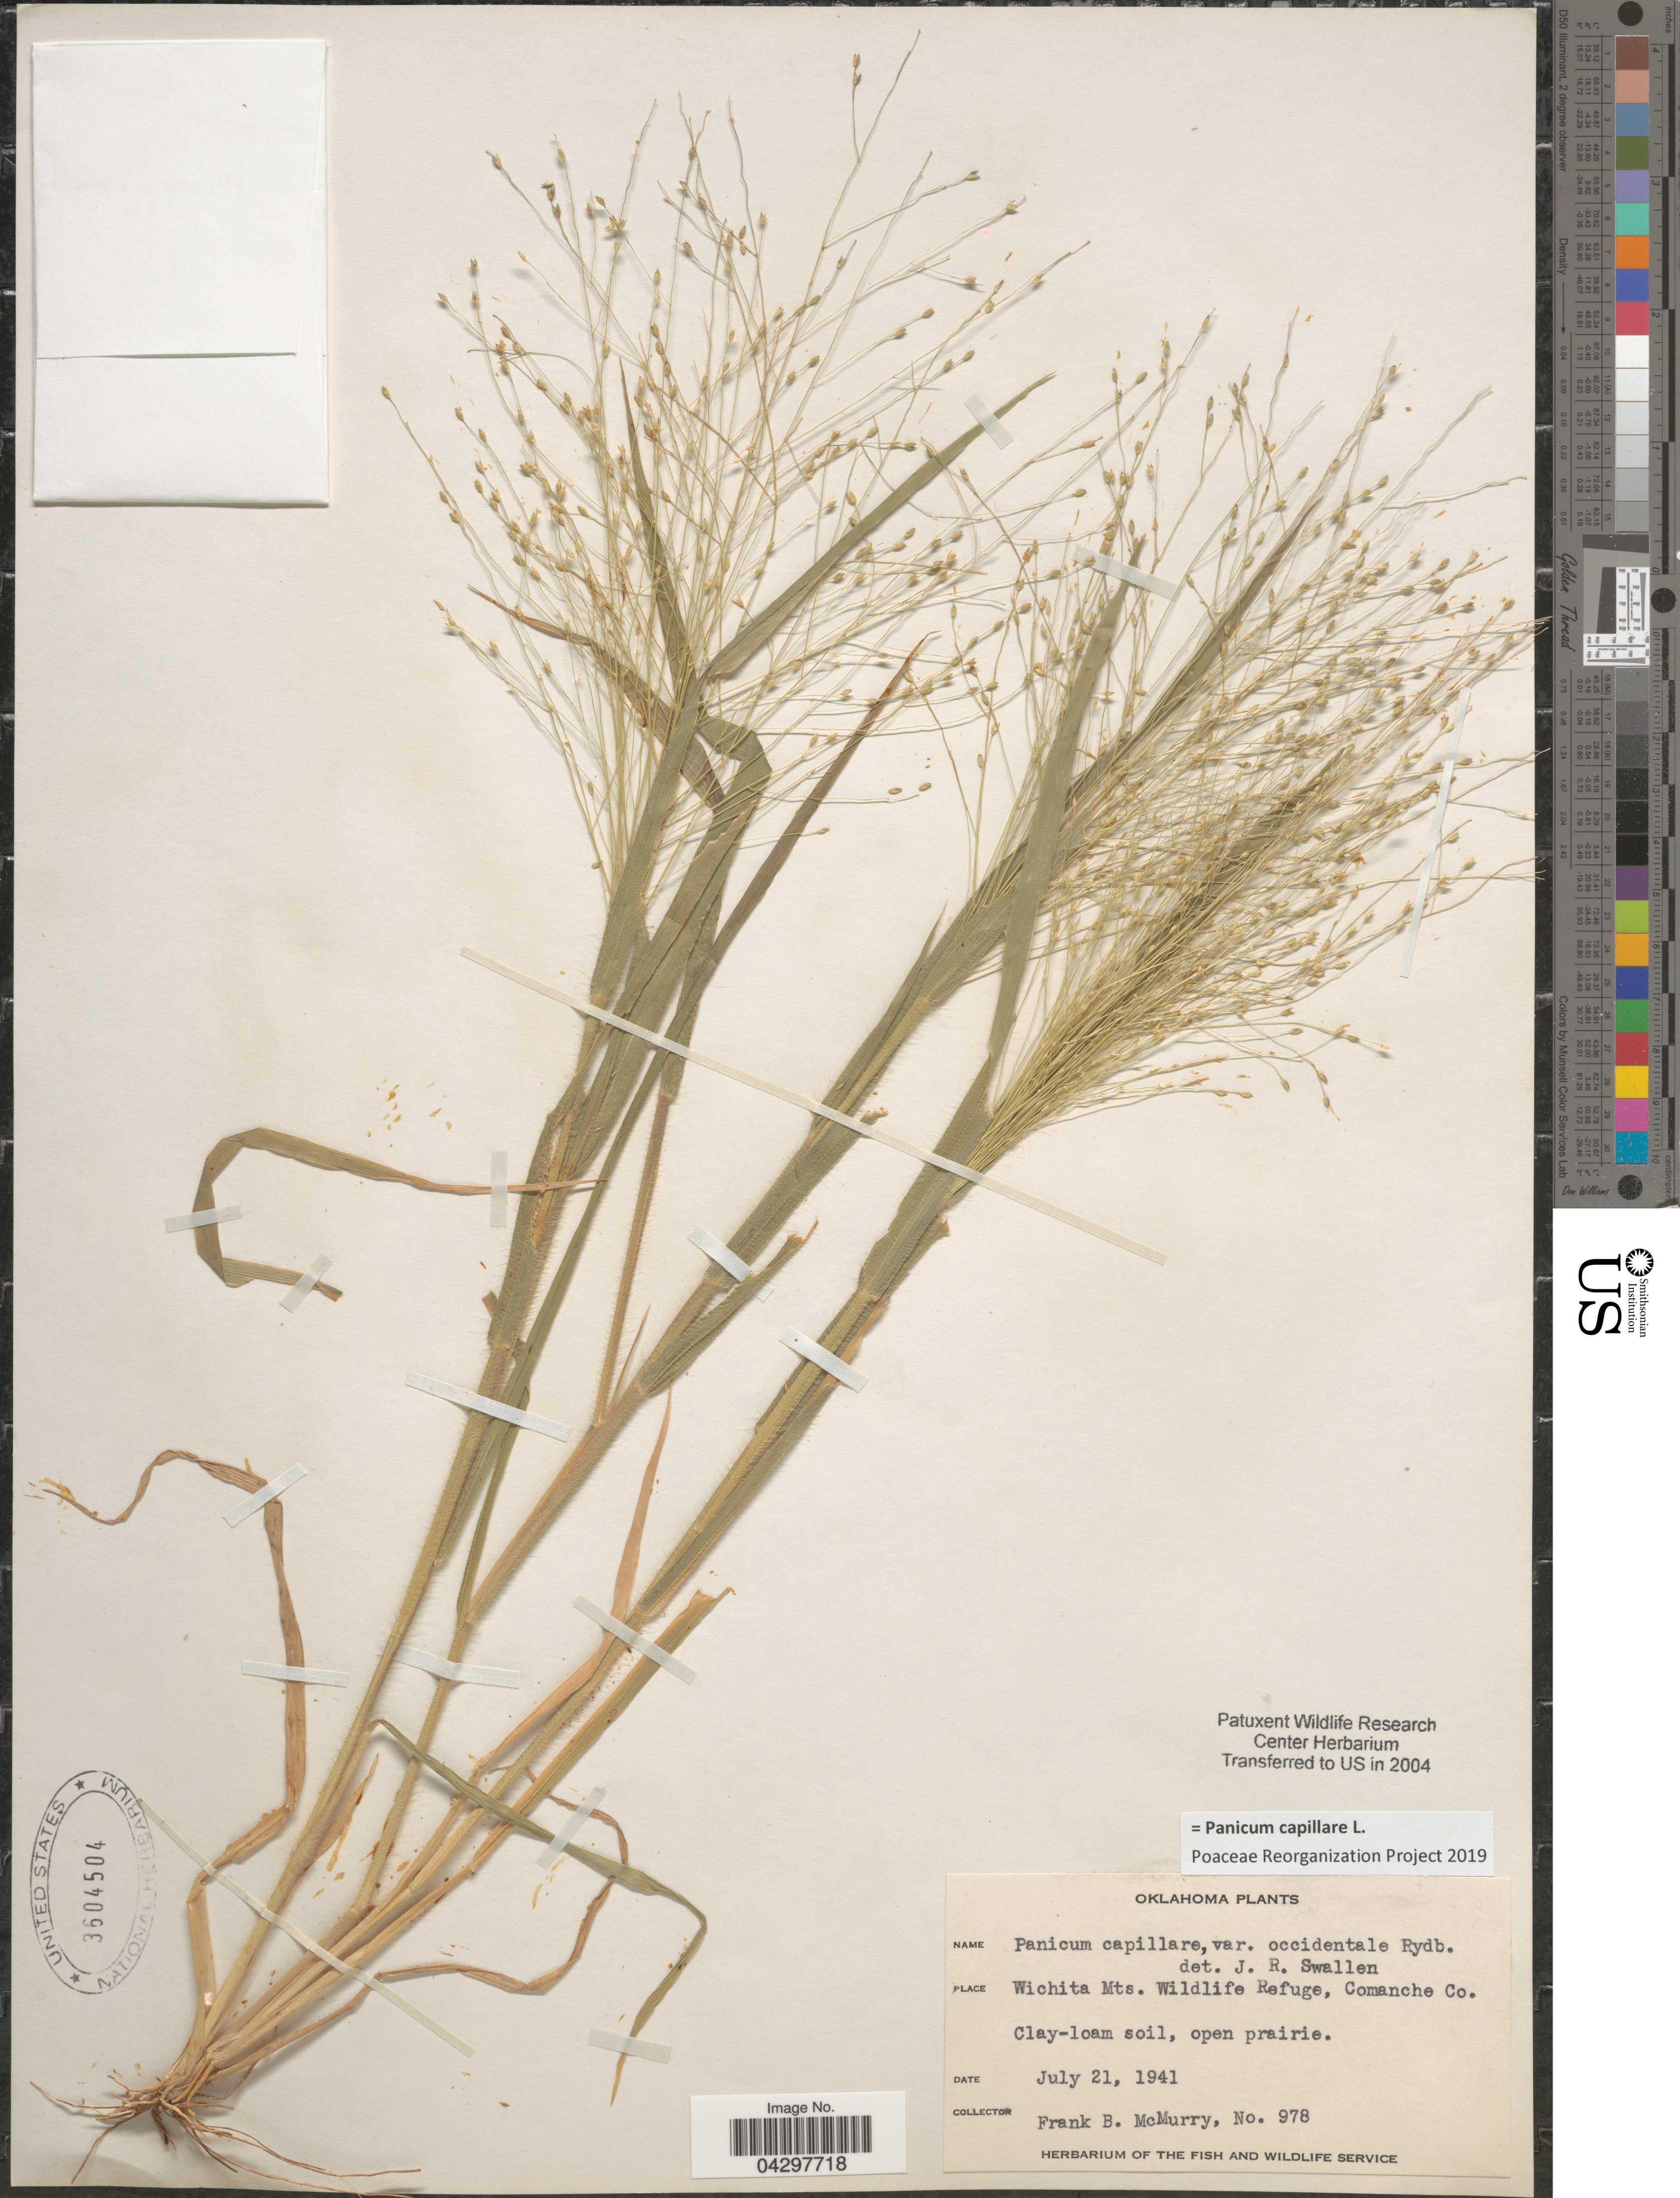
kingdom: Plantae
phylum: Tracheophyta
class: Liliopsida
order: Poales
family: Poaceae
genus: Panicum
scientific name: Panicum capillare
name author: L.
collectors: F. B. McMurry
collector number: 978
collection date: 1941-07-21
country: United States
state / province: Oklahoma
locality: Wichita Mts. Wildlife Refuge, Comanche Co.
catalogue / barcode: US 3604504